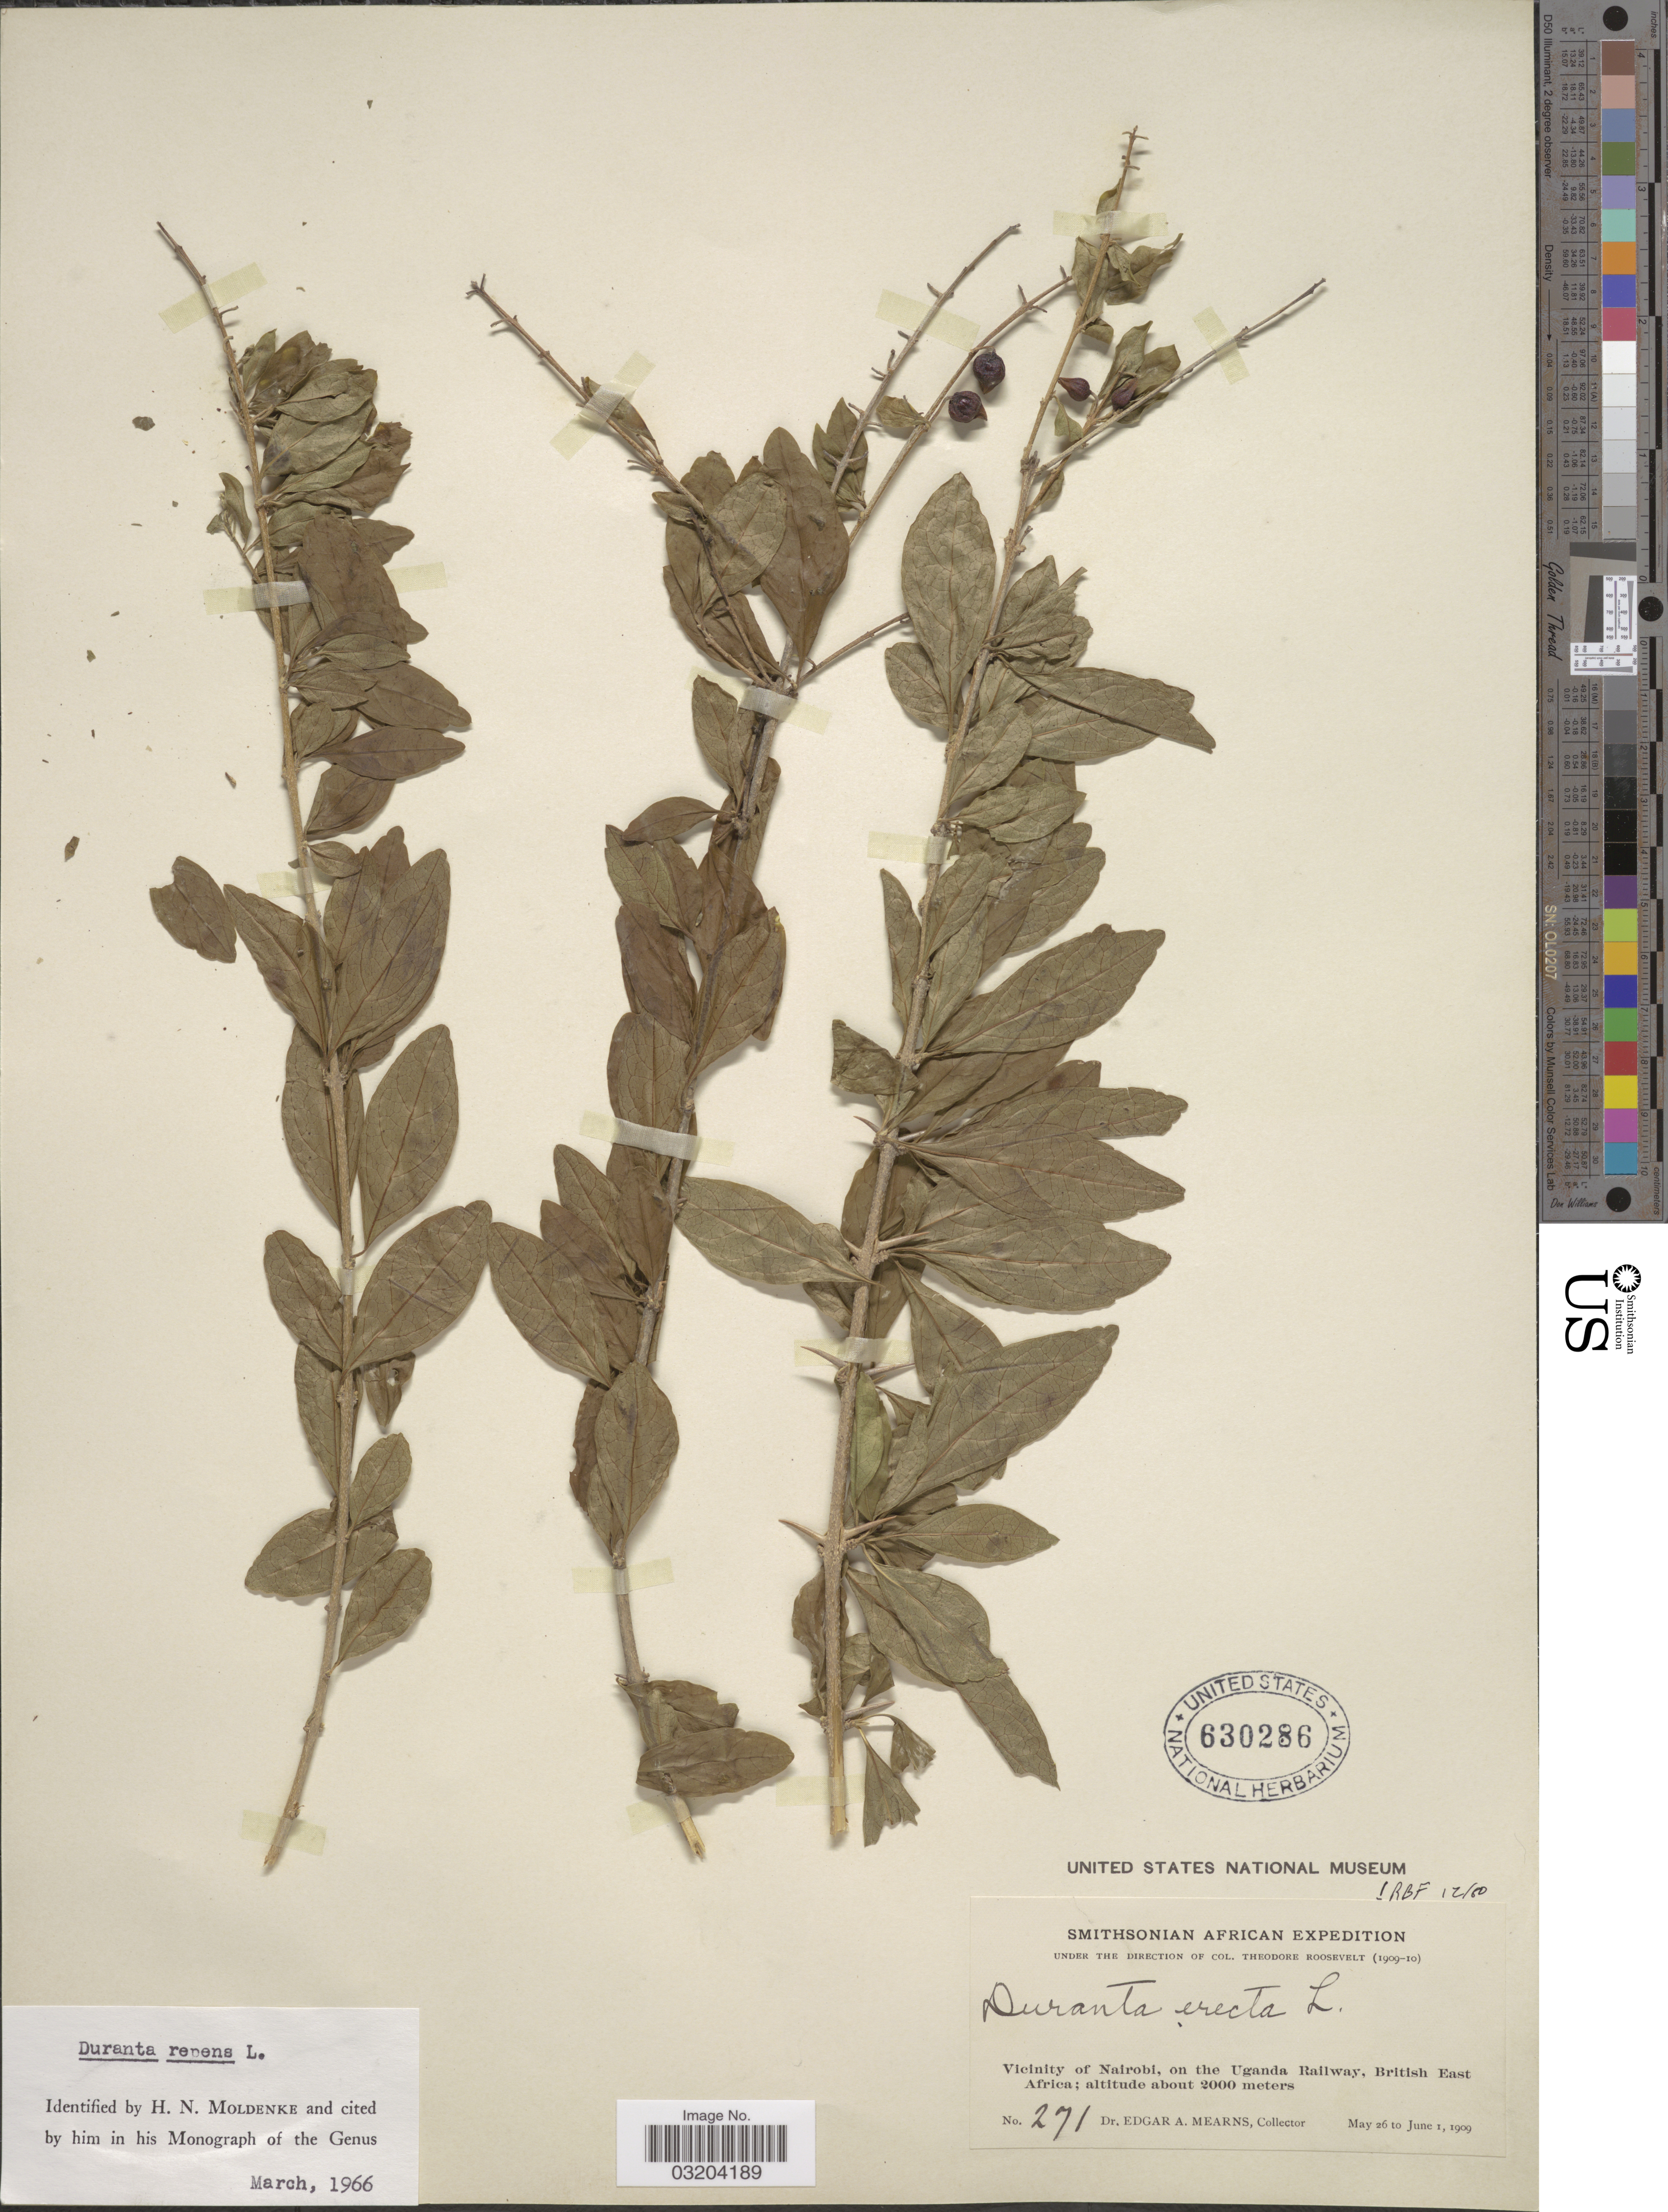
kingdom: Plantae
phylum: Tracheophyta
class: Magnoliopsida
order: Lamiales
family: Verbenaceae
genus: Duranta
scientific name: Duranta erecta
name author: L.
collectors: E. A. Mearns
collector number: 271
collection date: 1909-05-26/1909-06-01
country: Kenya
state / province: Nairobi Area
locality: Vicinity of Nairobi, on the Uganda Railway, British East Africa.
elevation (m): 2000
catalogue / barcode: US 630286